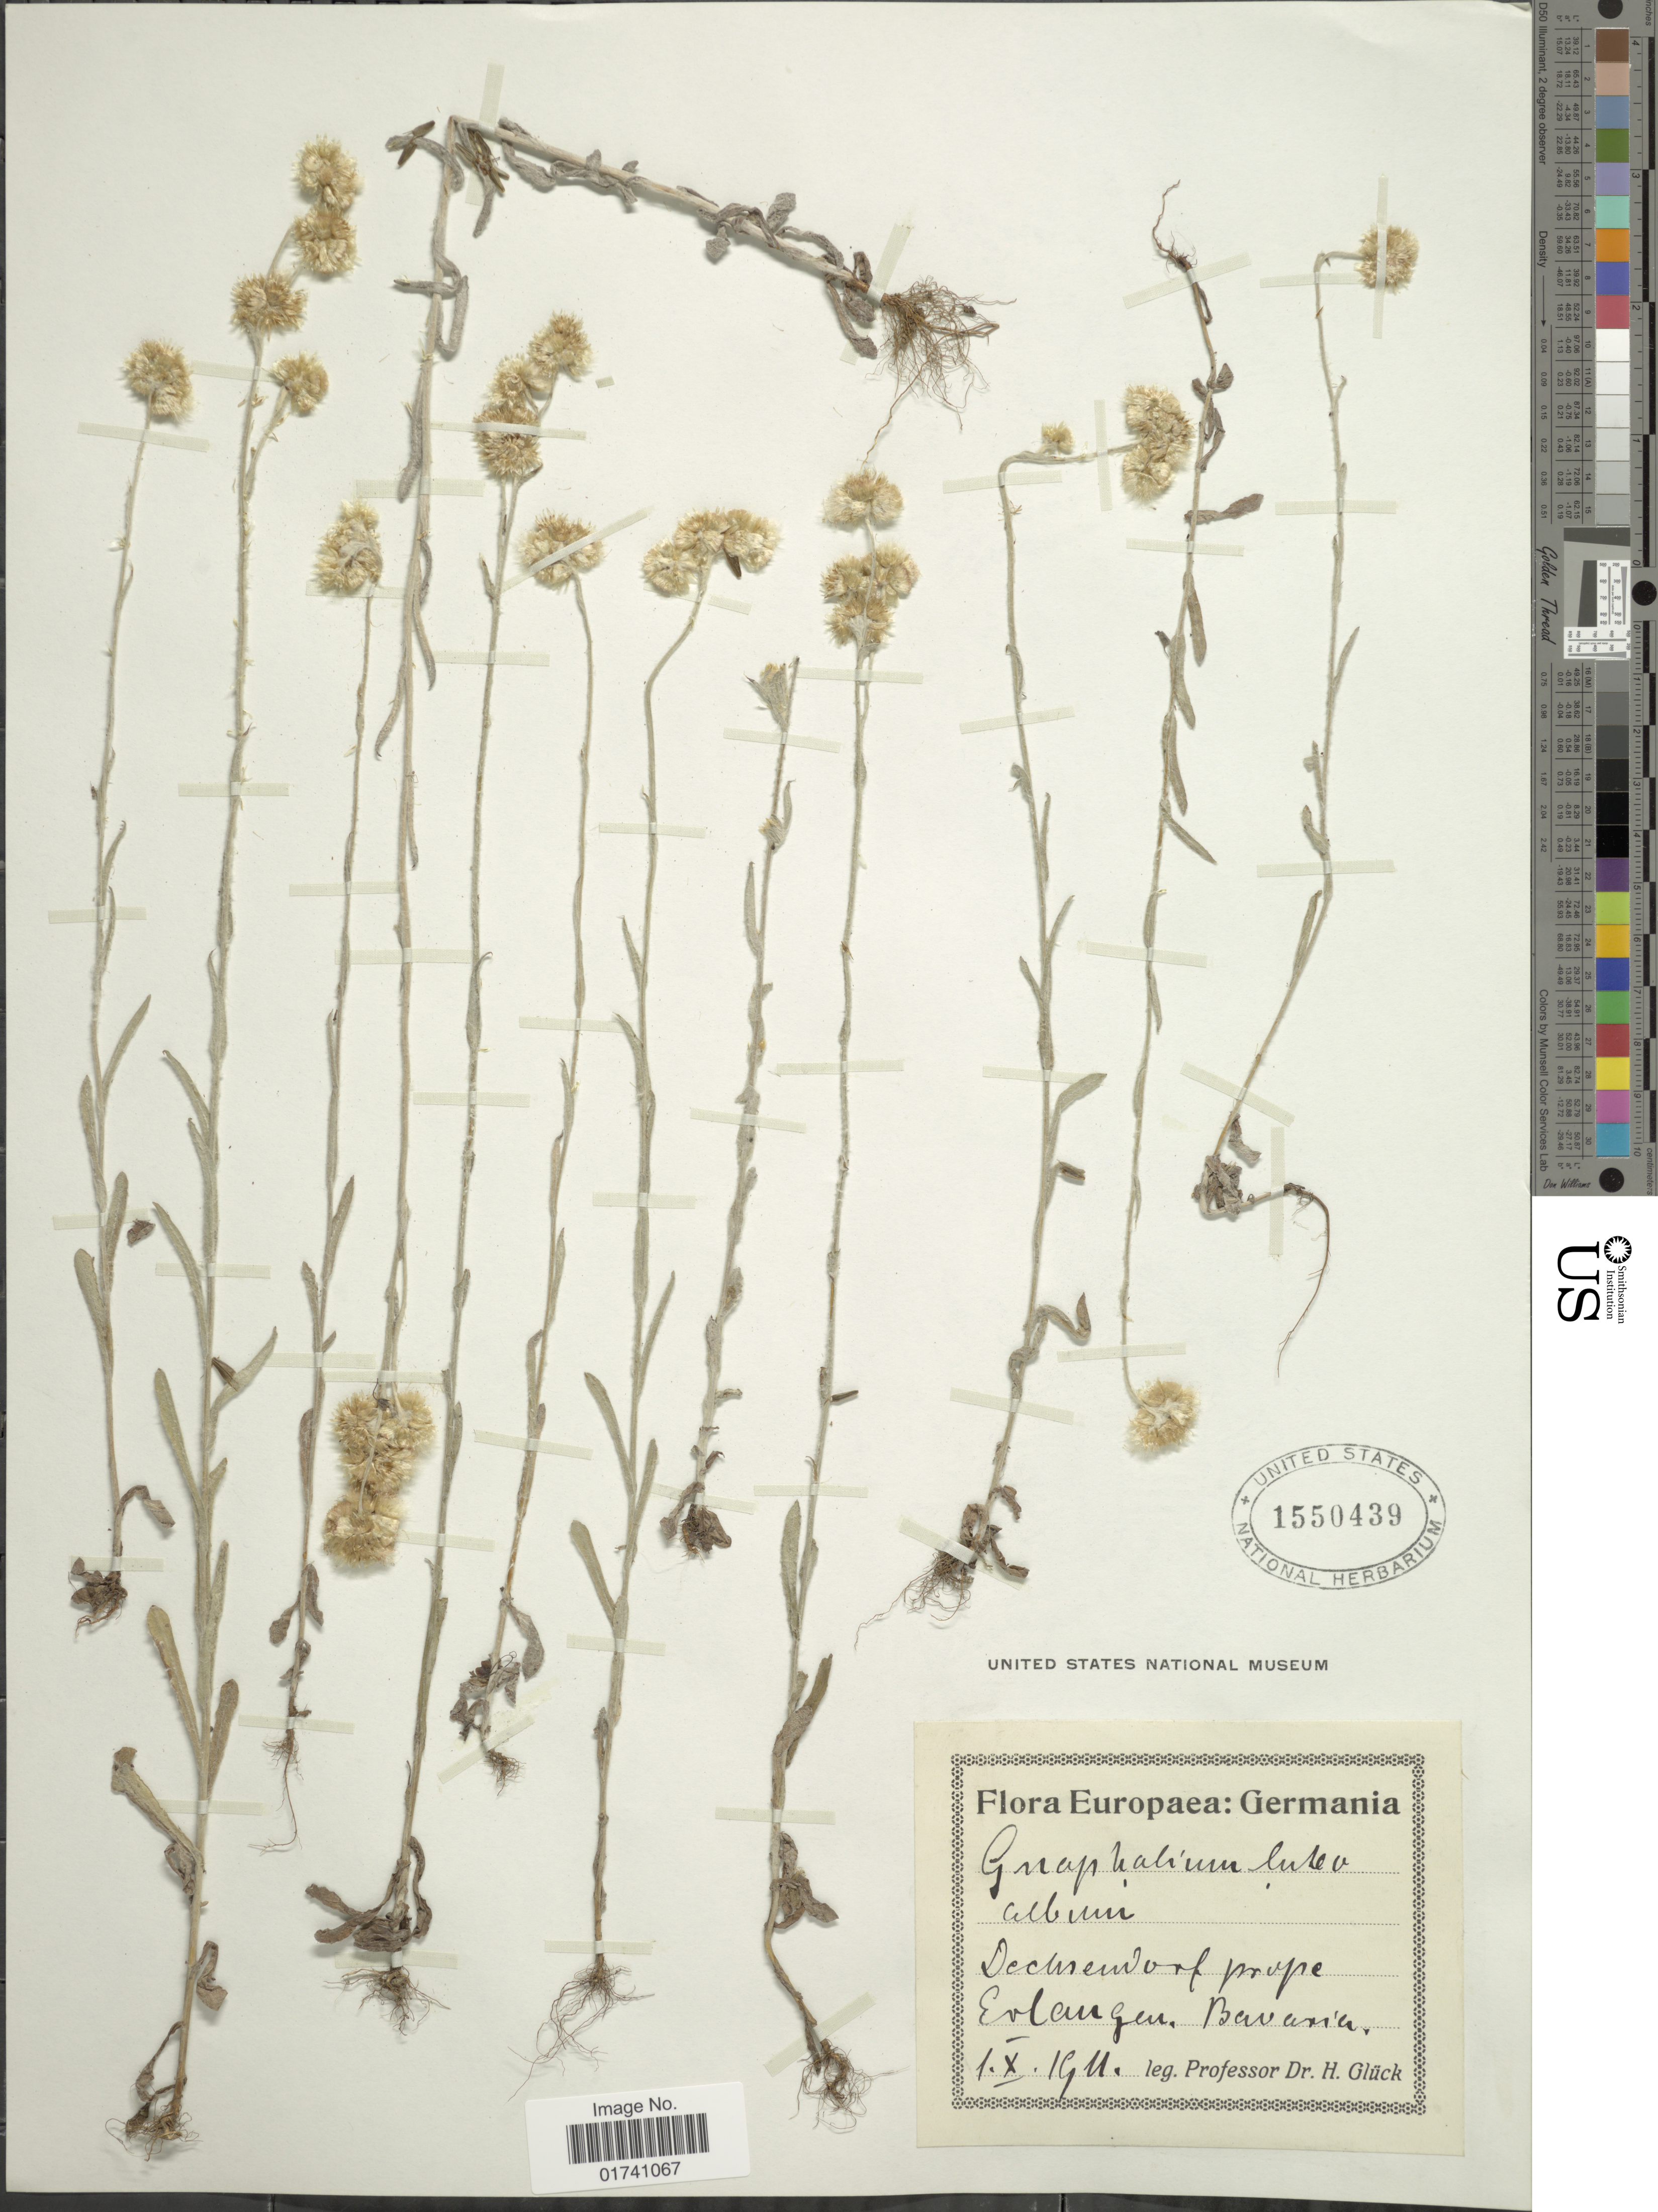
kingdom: Plantae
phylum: Tracheophyta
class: Magnoliopsida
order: Asterales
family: Asteraceae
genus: Laphangium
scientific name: Laphangium luteoalbum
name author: (L.) Tzvelev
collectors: H. Glück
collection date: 1911-10-01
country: Germany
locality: Europaea: Germania. Dechrendorf prope Evlangen. Bavaria. [interpreted]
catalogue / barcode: US 1550439